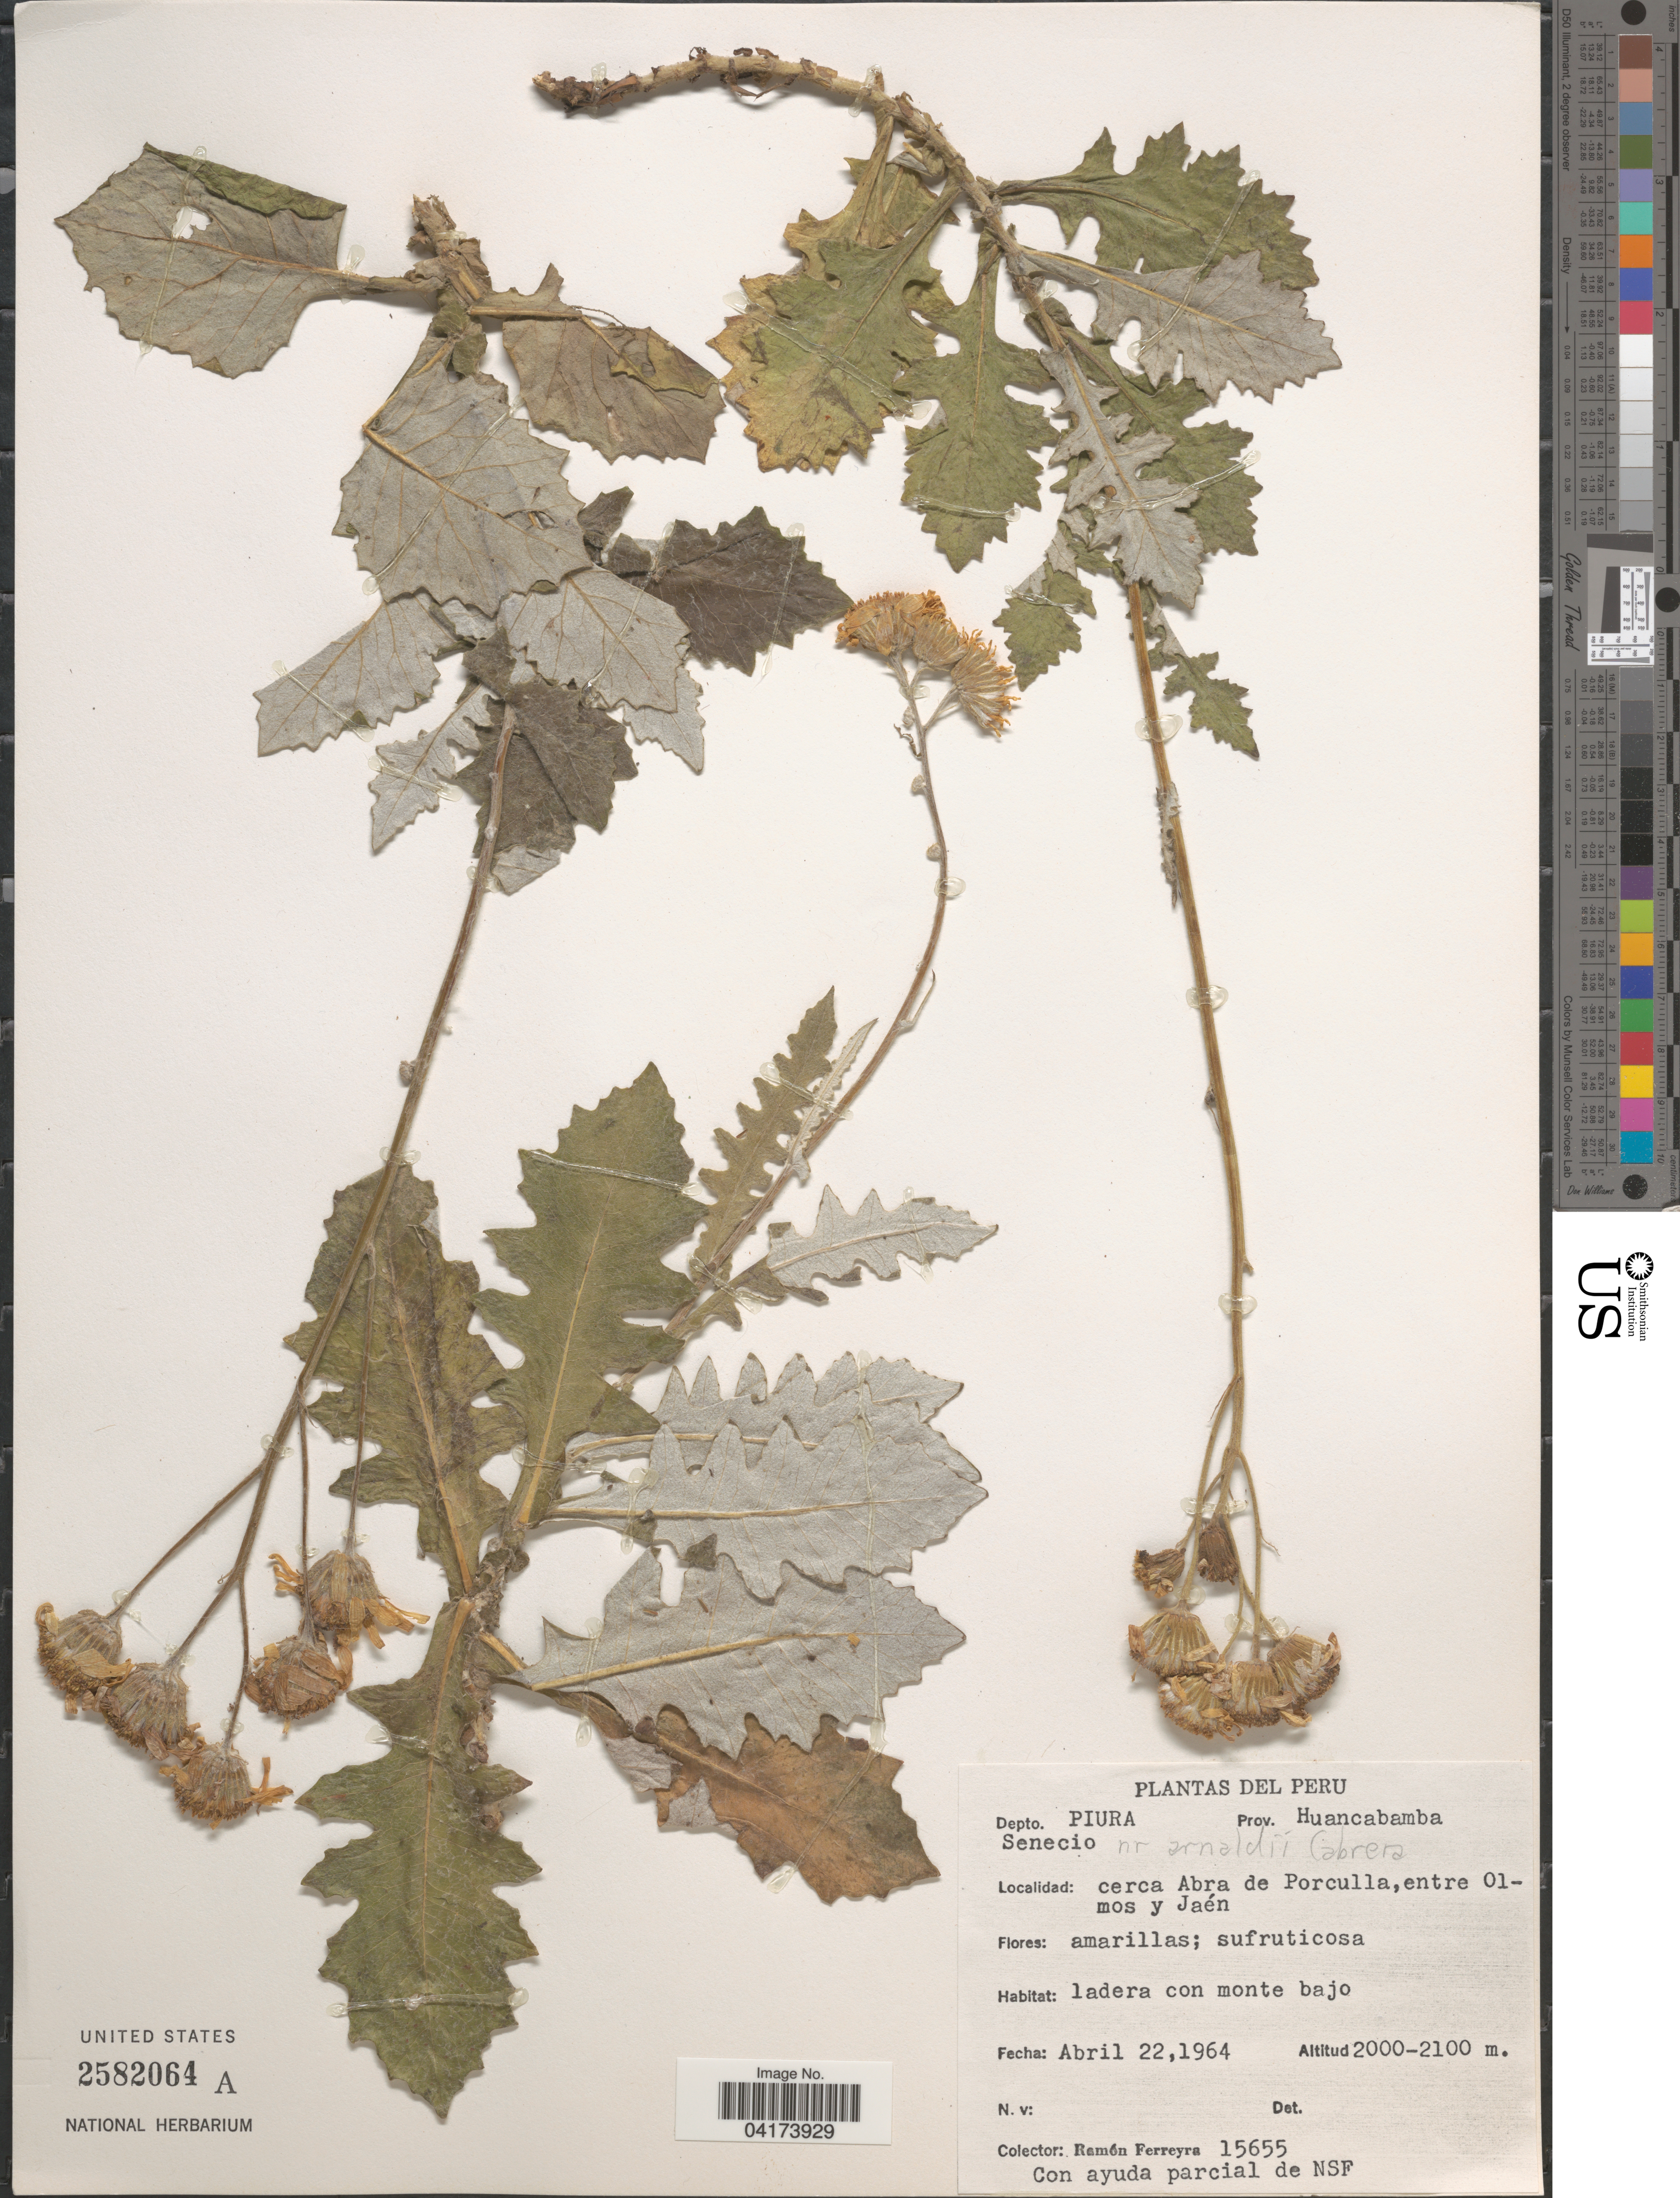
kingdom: Plantae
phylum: Tracheophyta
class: Magnoliopsida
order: Asterales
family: Asteraceae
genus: Senecio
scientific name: Senecio arnaldii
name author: Cabrera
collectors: R. A. Ferreyra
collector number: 15655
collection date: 1964-04-22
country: Peru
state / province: Piura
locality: Depto. Piura. Prov. Huancabamba. Cerca Abra de Porculla, entre Olmos y Jaén.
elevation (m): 2000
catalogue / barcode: US 2582064A